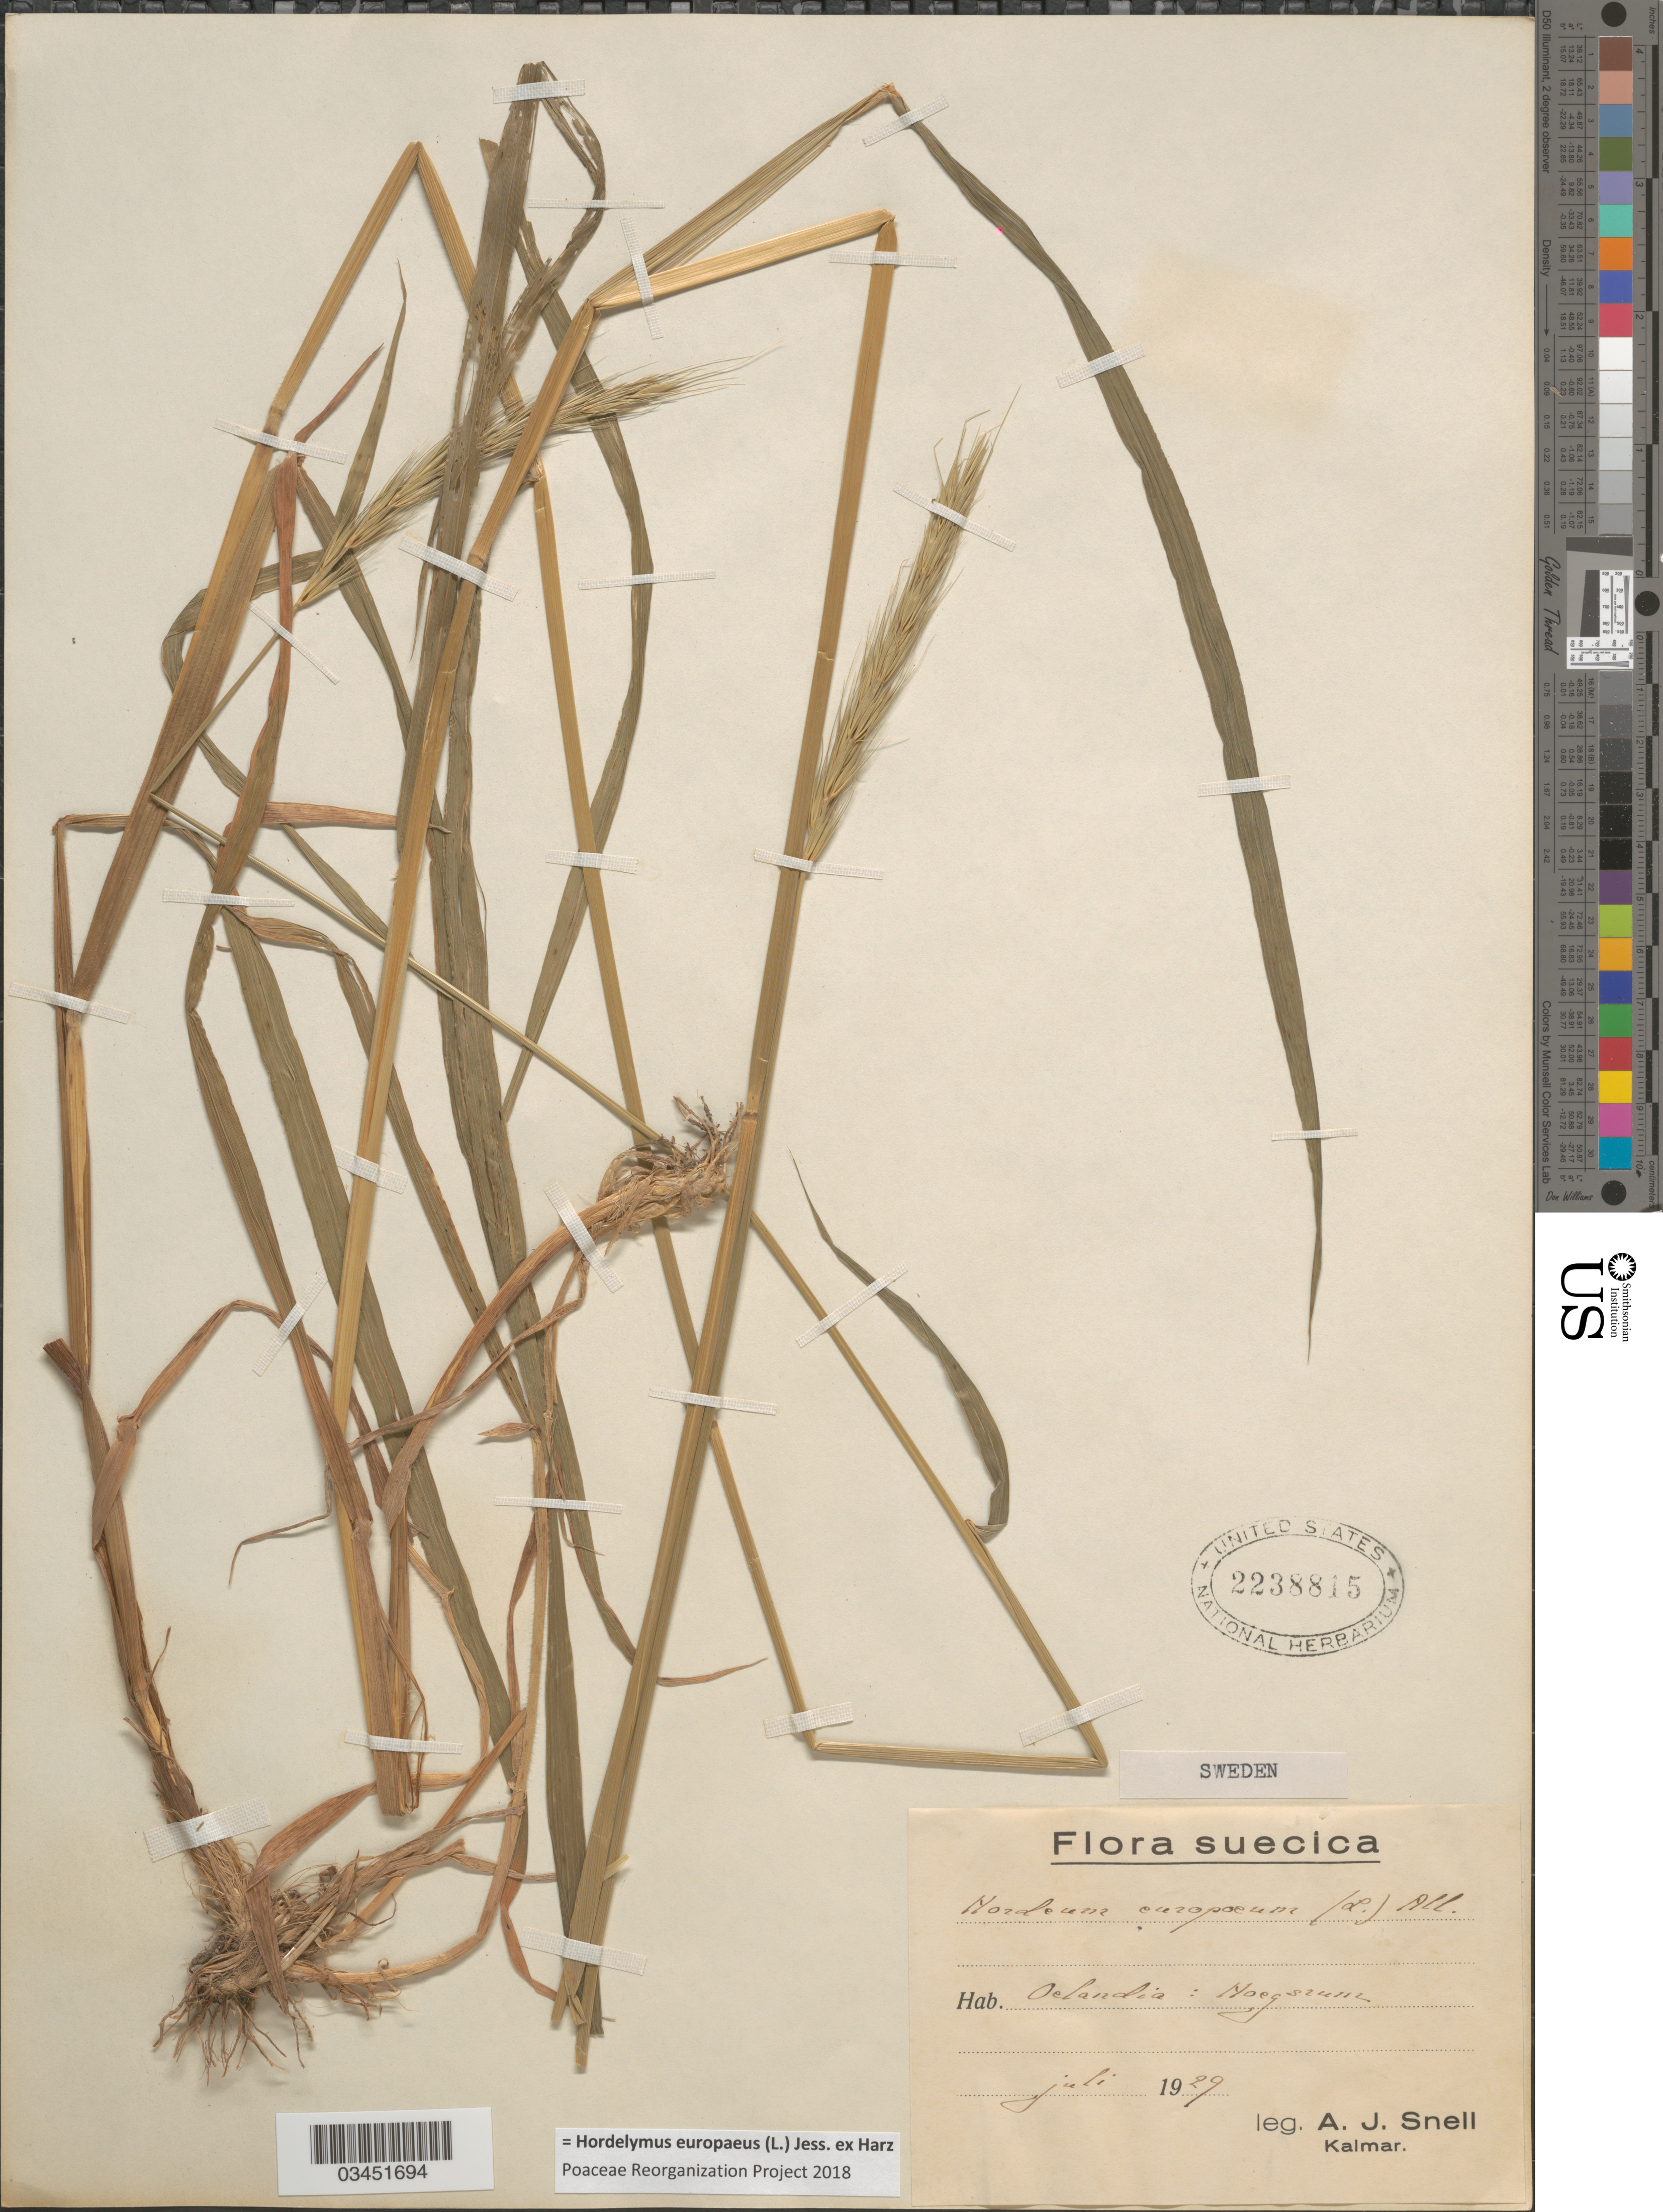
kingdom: Plantae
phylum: Tracheophyta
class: Liliopsida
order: Poales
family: Poaceae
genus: Hordelymus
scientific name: Hordelymus europaeus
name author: (L.) Jess. ex Harz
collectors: A. Snell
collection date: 1929-07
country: Sweden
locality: Suecica. Oelandia: Noegsium.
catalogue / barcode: US 2238815